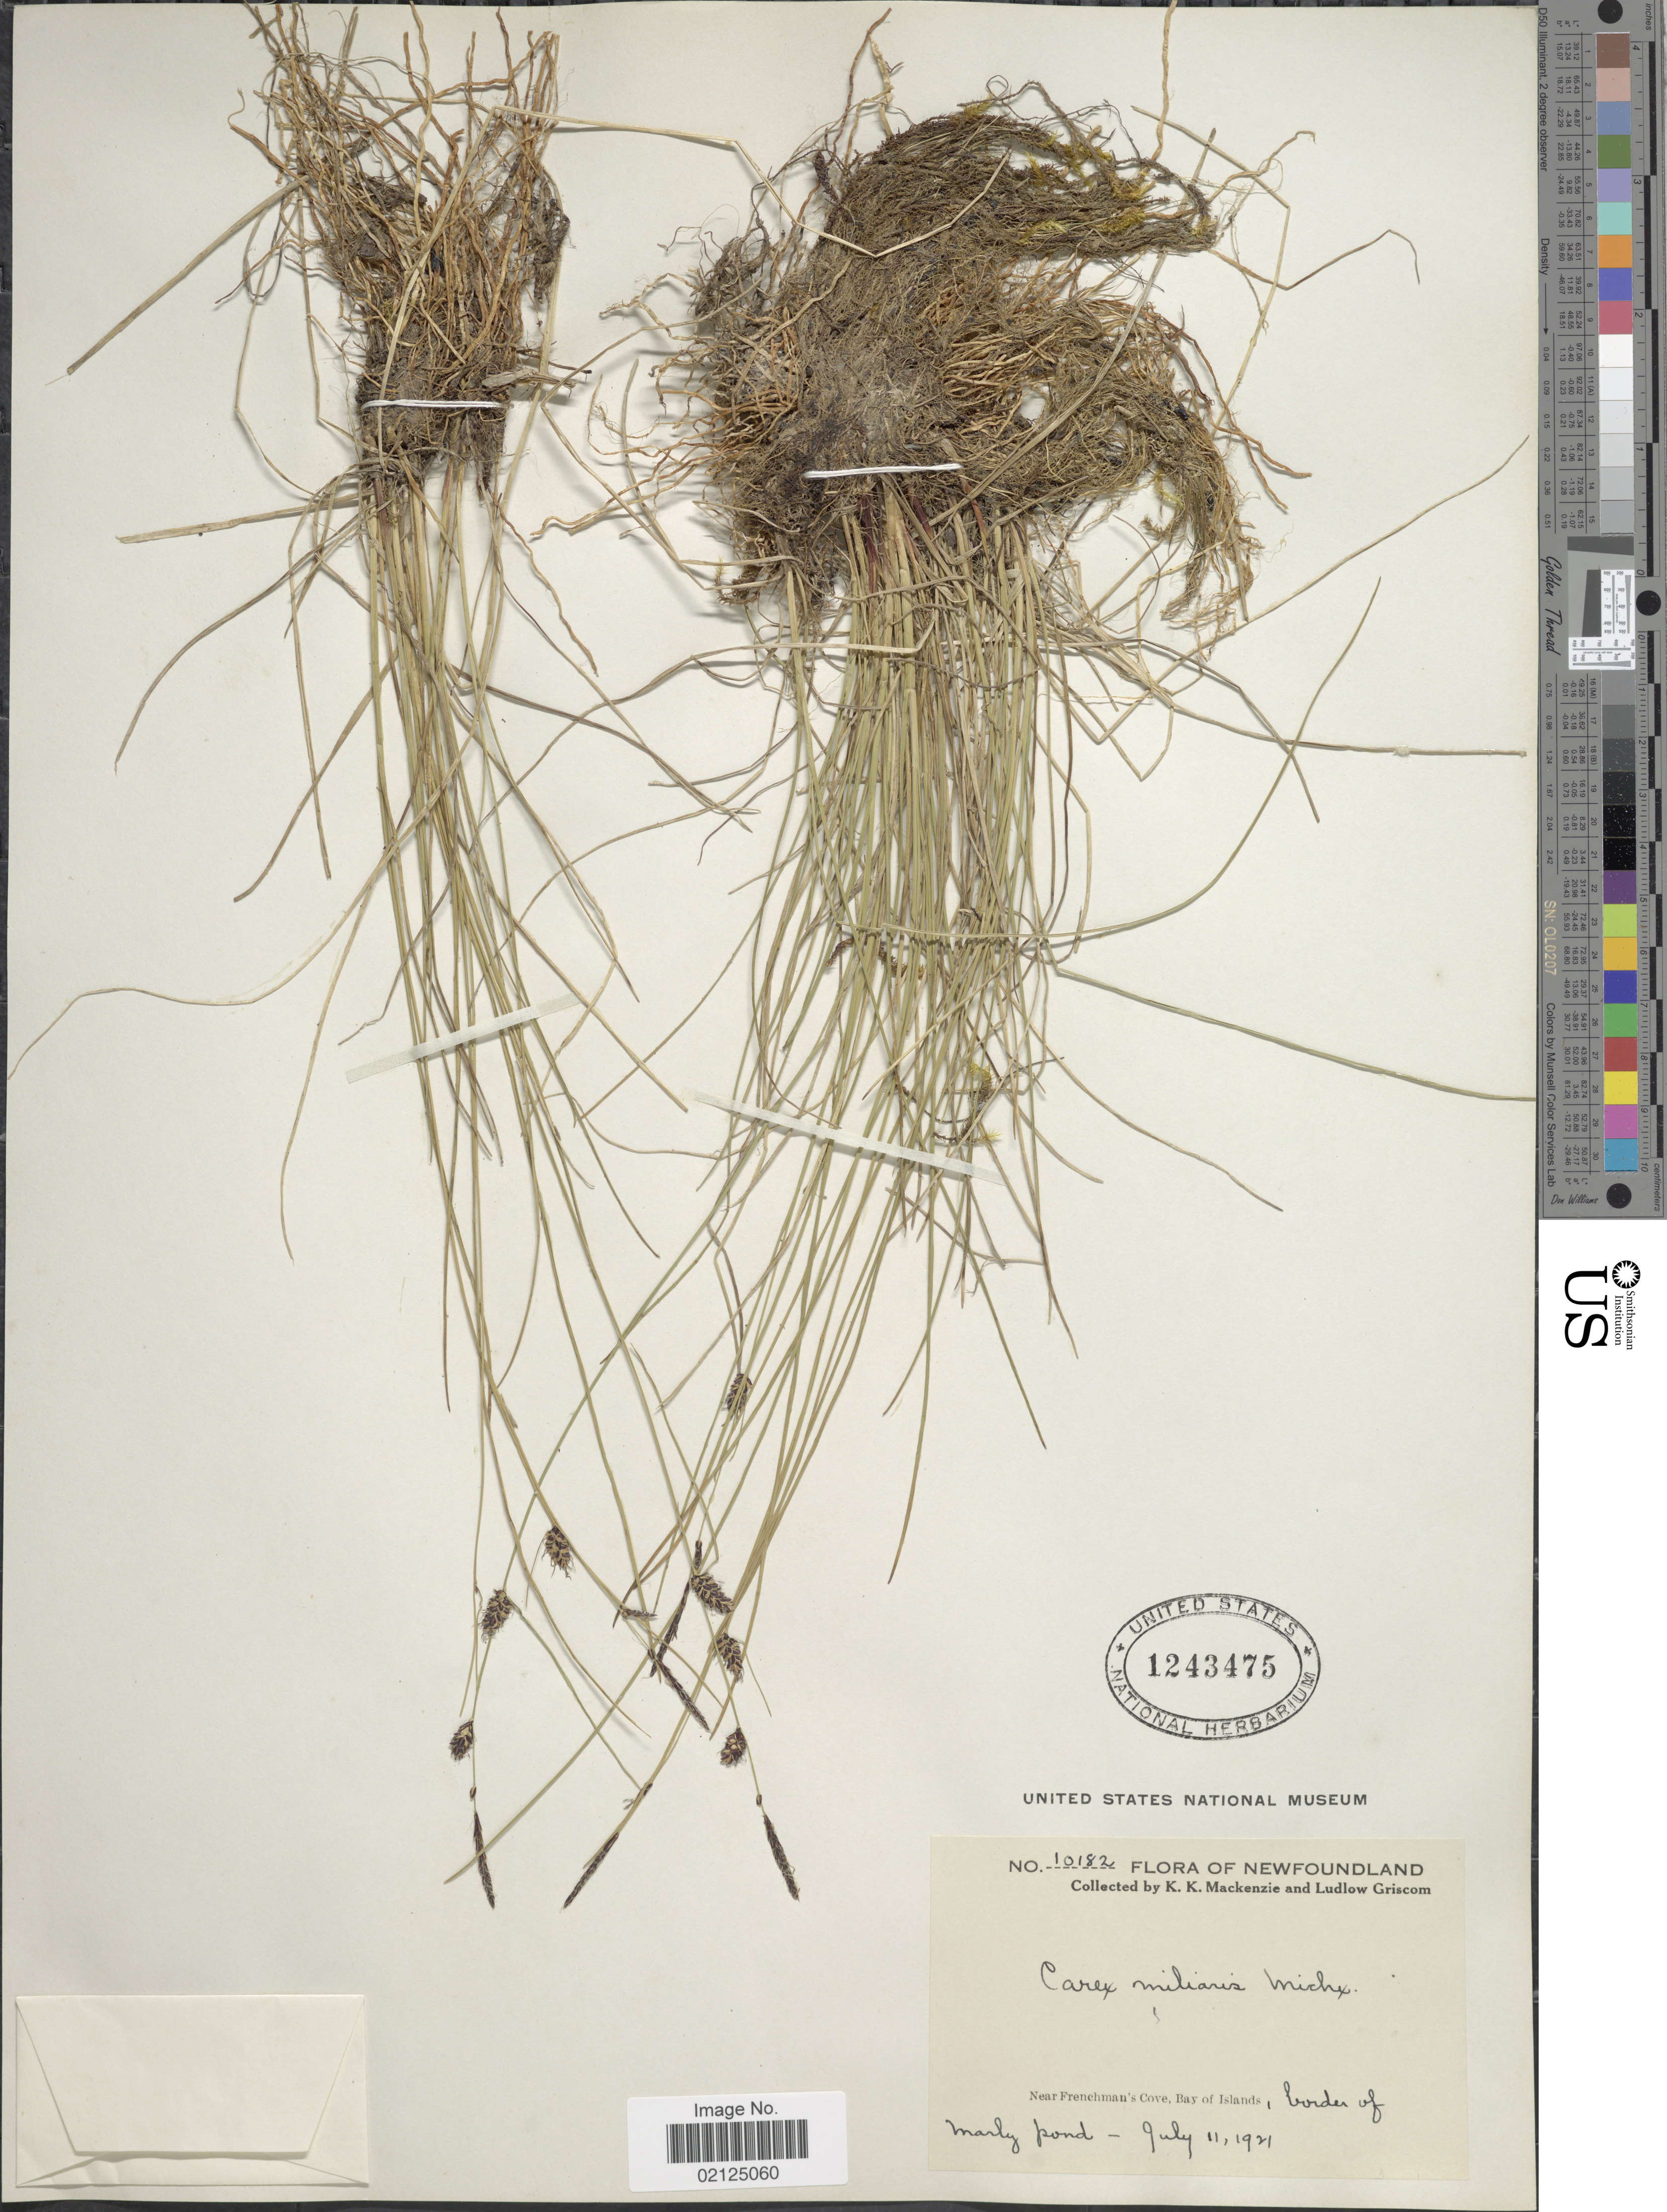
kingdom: Plantae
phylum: Tracheophyta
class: Liliopsida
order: Poales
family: Cyperaceae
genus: Carex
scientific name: Carex miliaris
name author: Michx.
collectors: K. K. Mackenzie & L. Griscom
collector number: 10182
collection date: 1921-07-11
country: Canada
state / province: Newfoundland and Labrador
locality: Near Frenchman's Cove, Bay of Islands, border of marly pond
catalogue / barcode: US 1243475